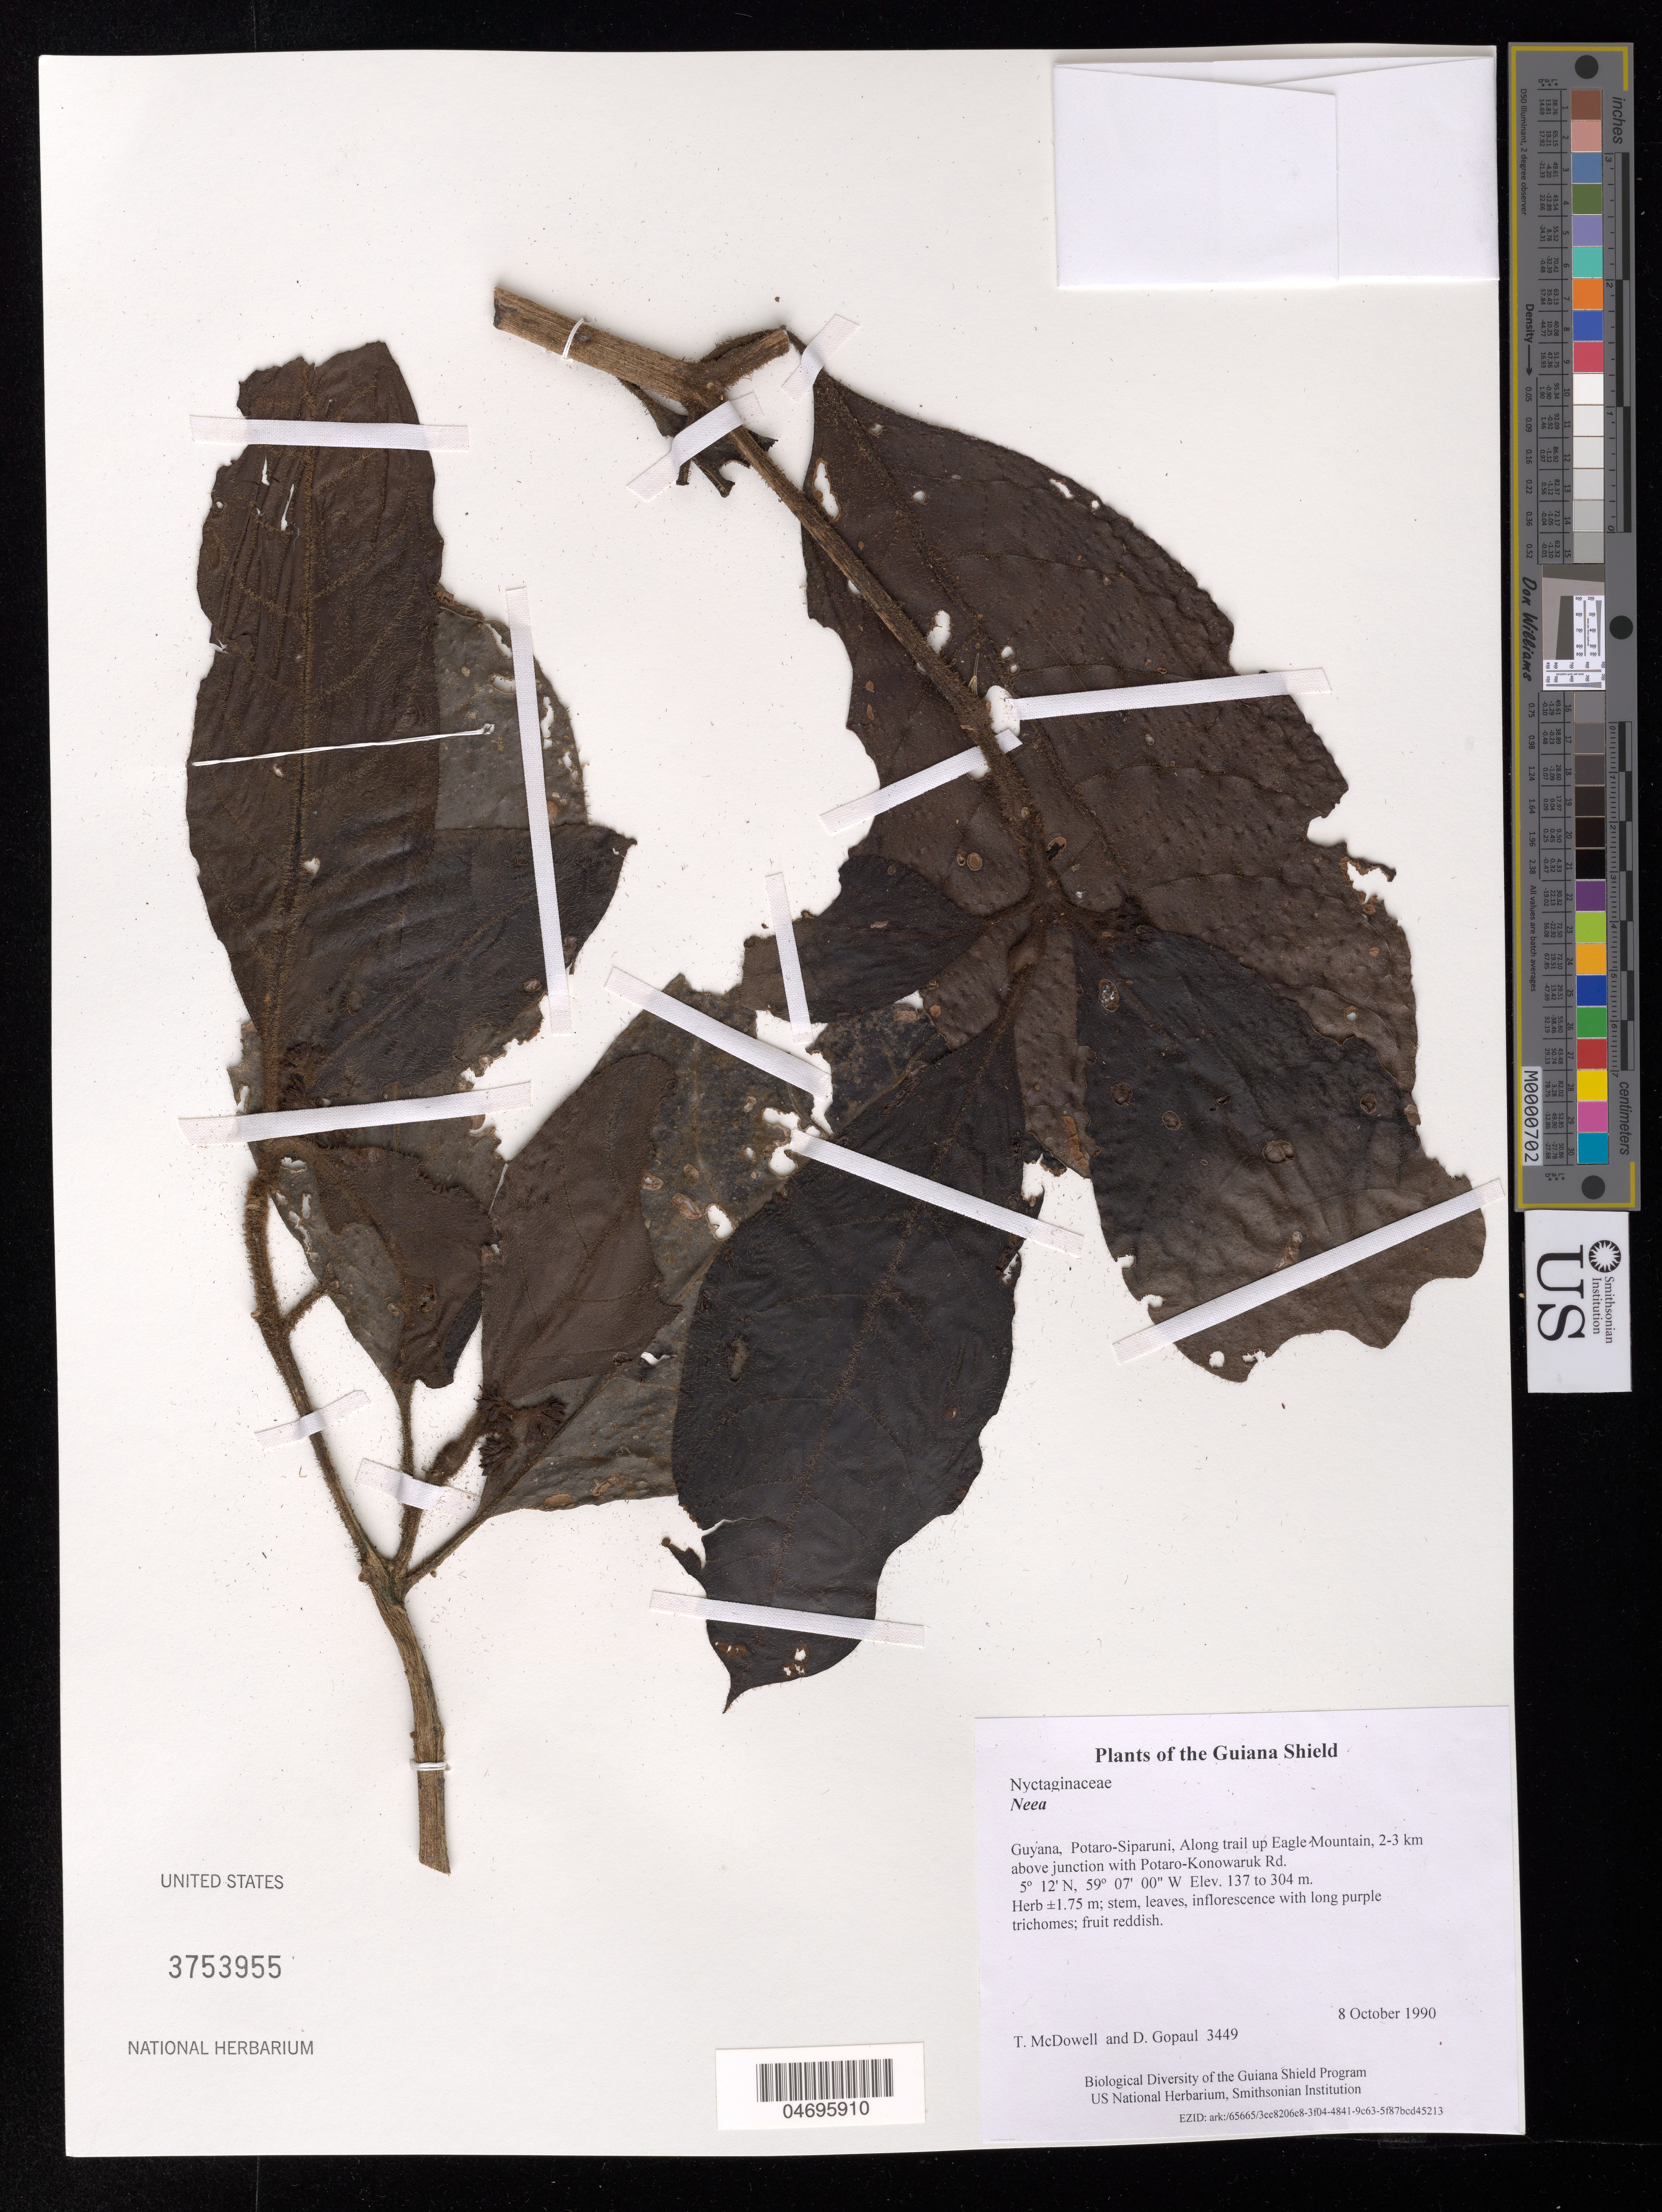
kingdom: Plantae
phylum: Tracheophyta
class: Magnoliopsida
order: Caryophyllales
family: Nyctaginaceae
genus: Neea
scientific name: Neea sp.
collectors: T. McDowell & D. Gopaul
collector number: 3449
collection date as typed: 8 October 1990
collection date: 1990-10-08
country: Guyana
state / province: Potaro-Siparuni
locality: Along trail up Eagle Mountain, 2-3 km above junction with Potaro-Konowaruk Rd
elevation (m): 137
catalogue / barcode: US 3753955